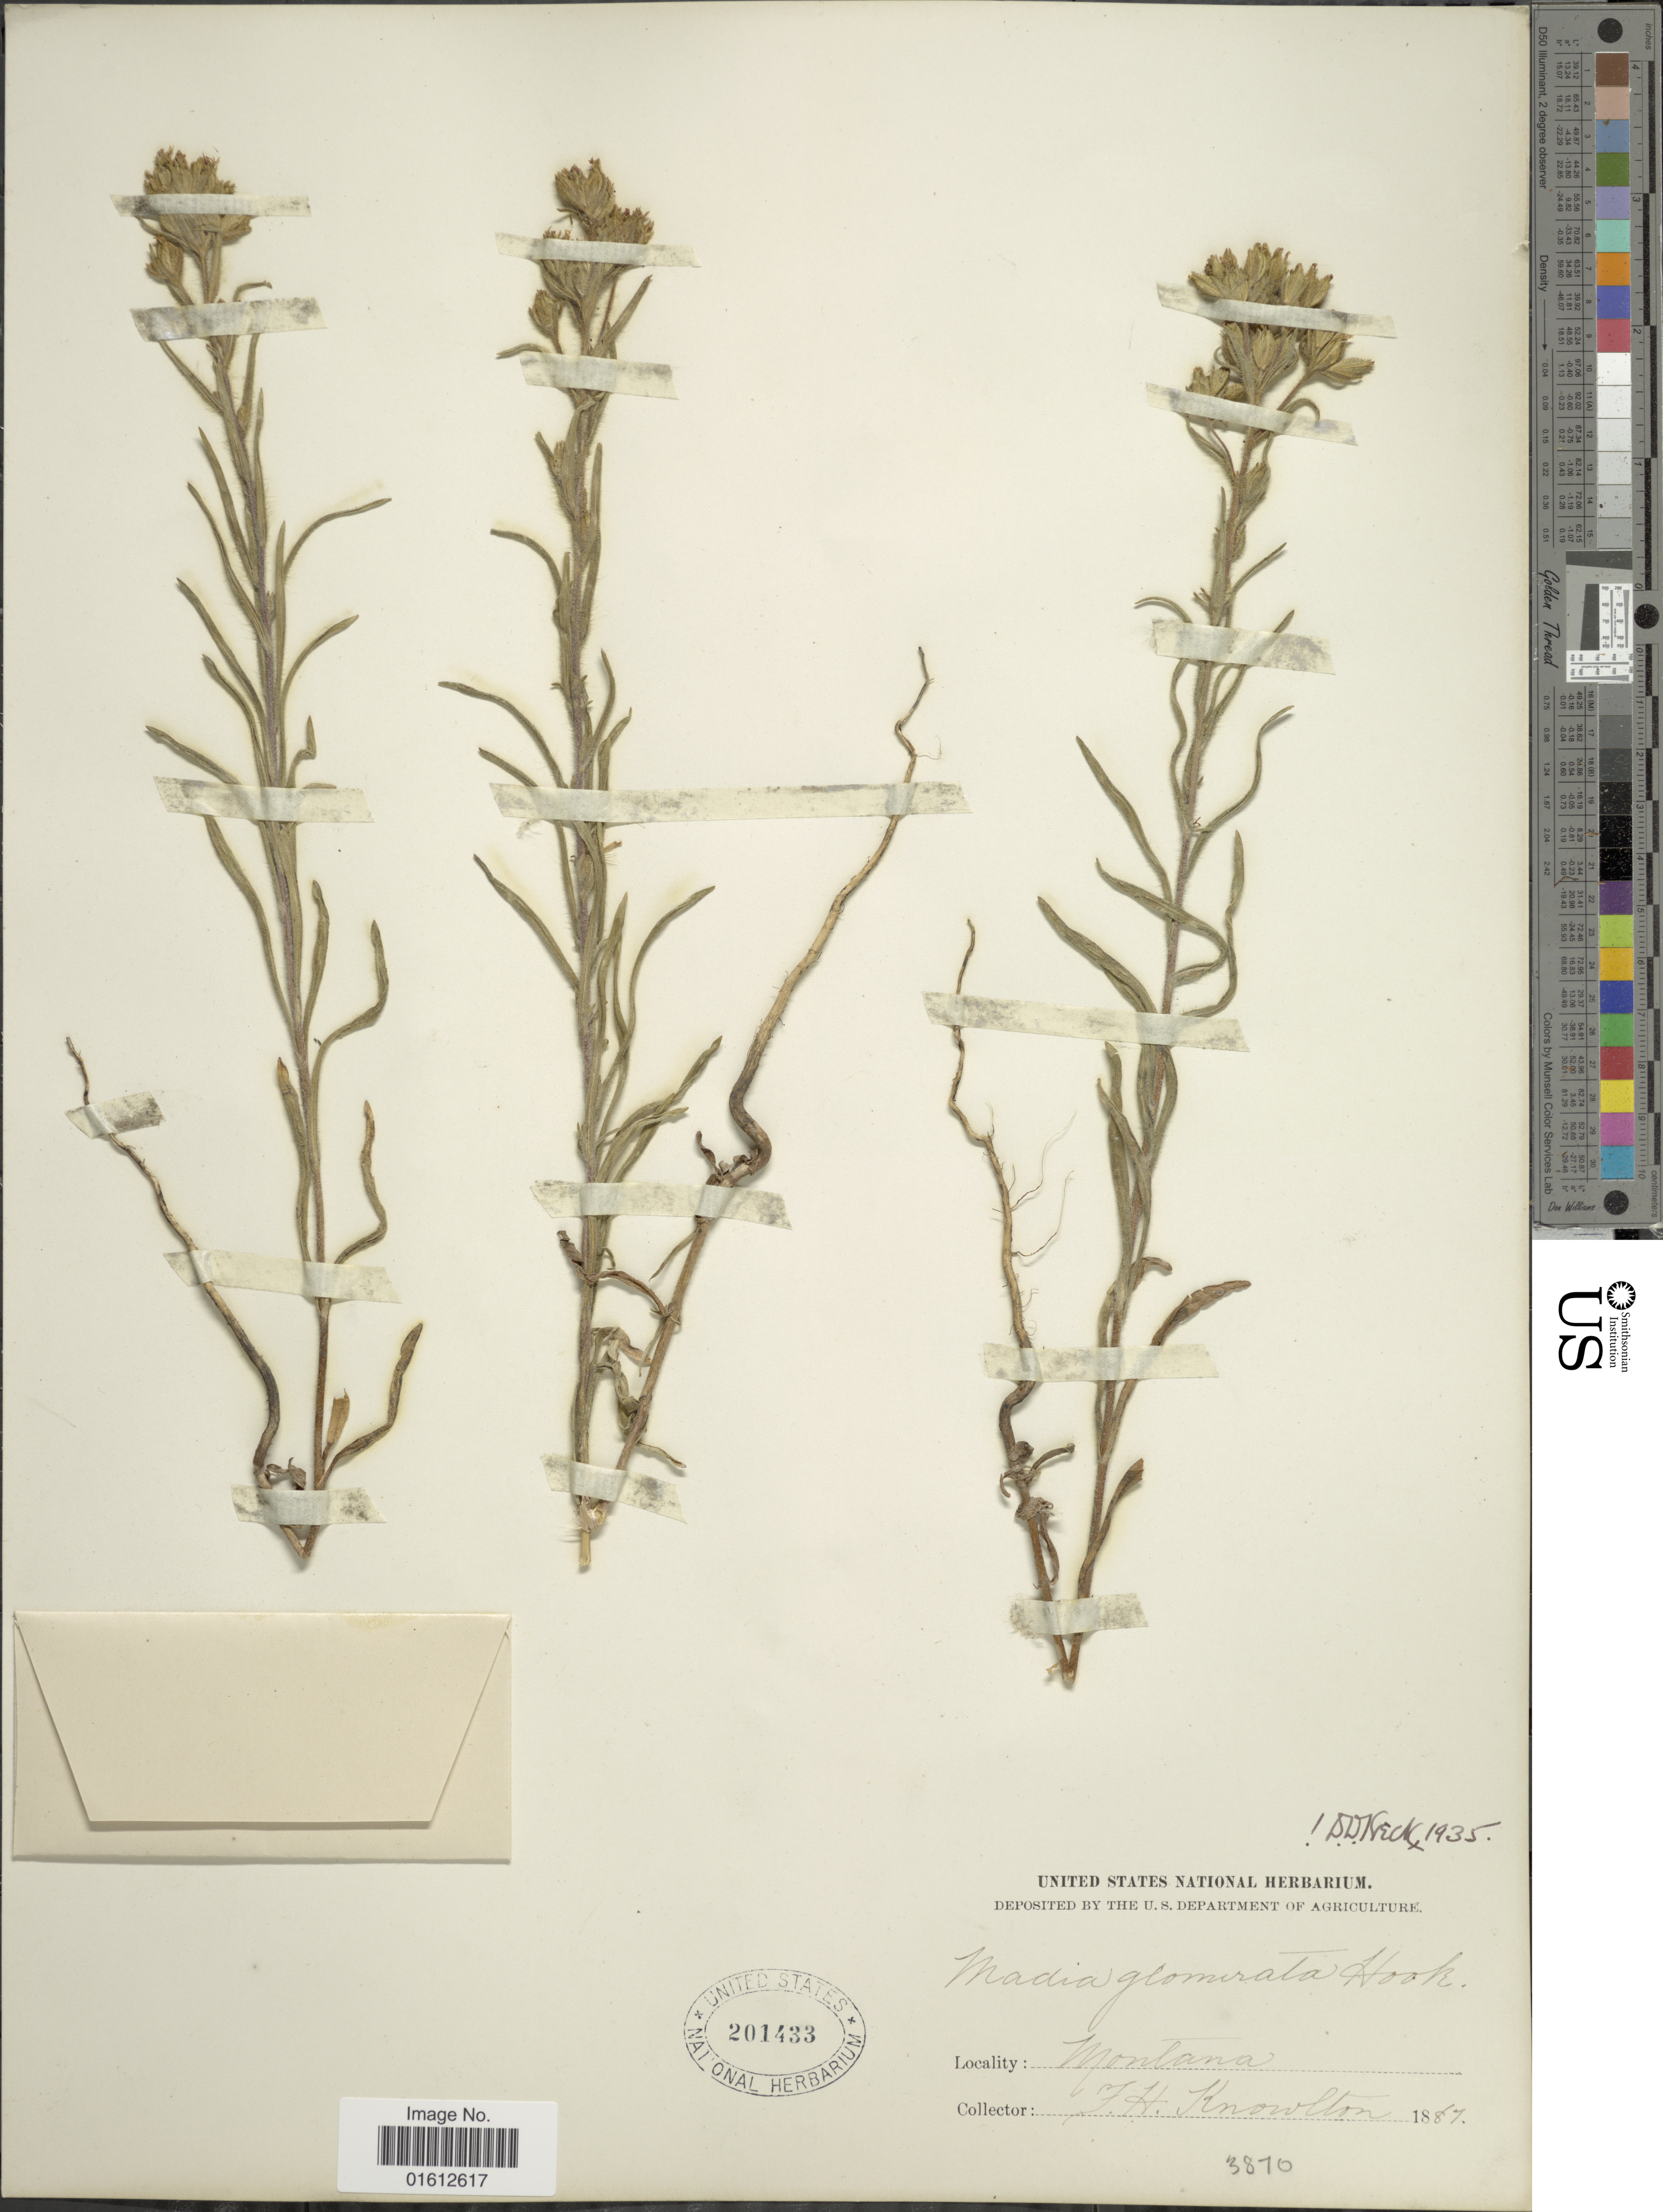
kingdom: Plantae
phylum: Tracheophyta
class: Magnoliopsida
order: Asterales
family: Asteraceae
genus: Madia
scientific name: Madia glomerata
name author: Hook.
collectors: T. H. Knowlton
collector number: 3870?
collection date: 1887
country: United States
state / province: Montana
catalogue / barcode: US 201433